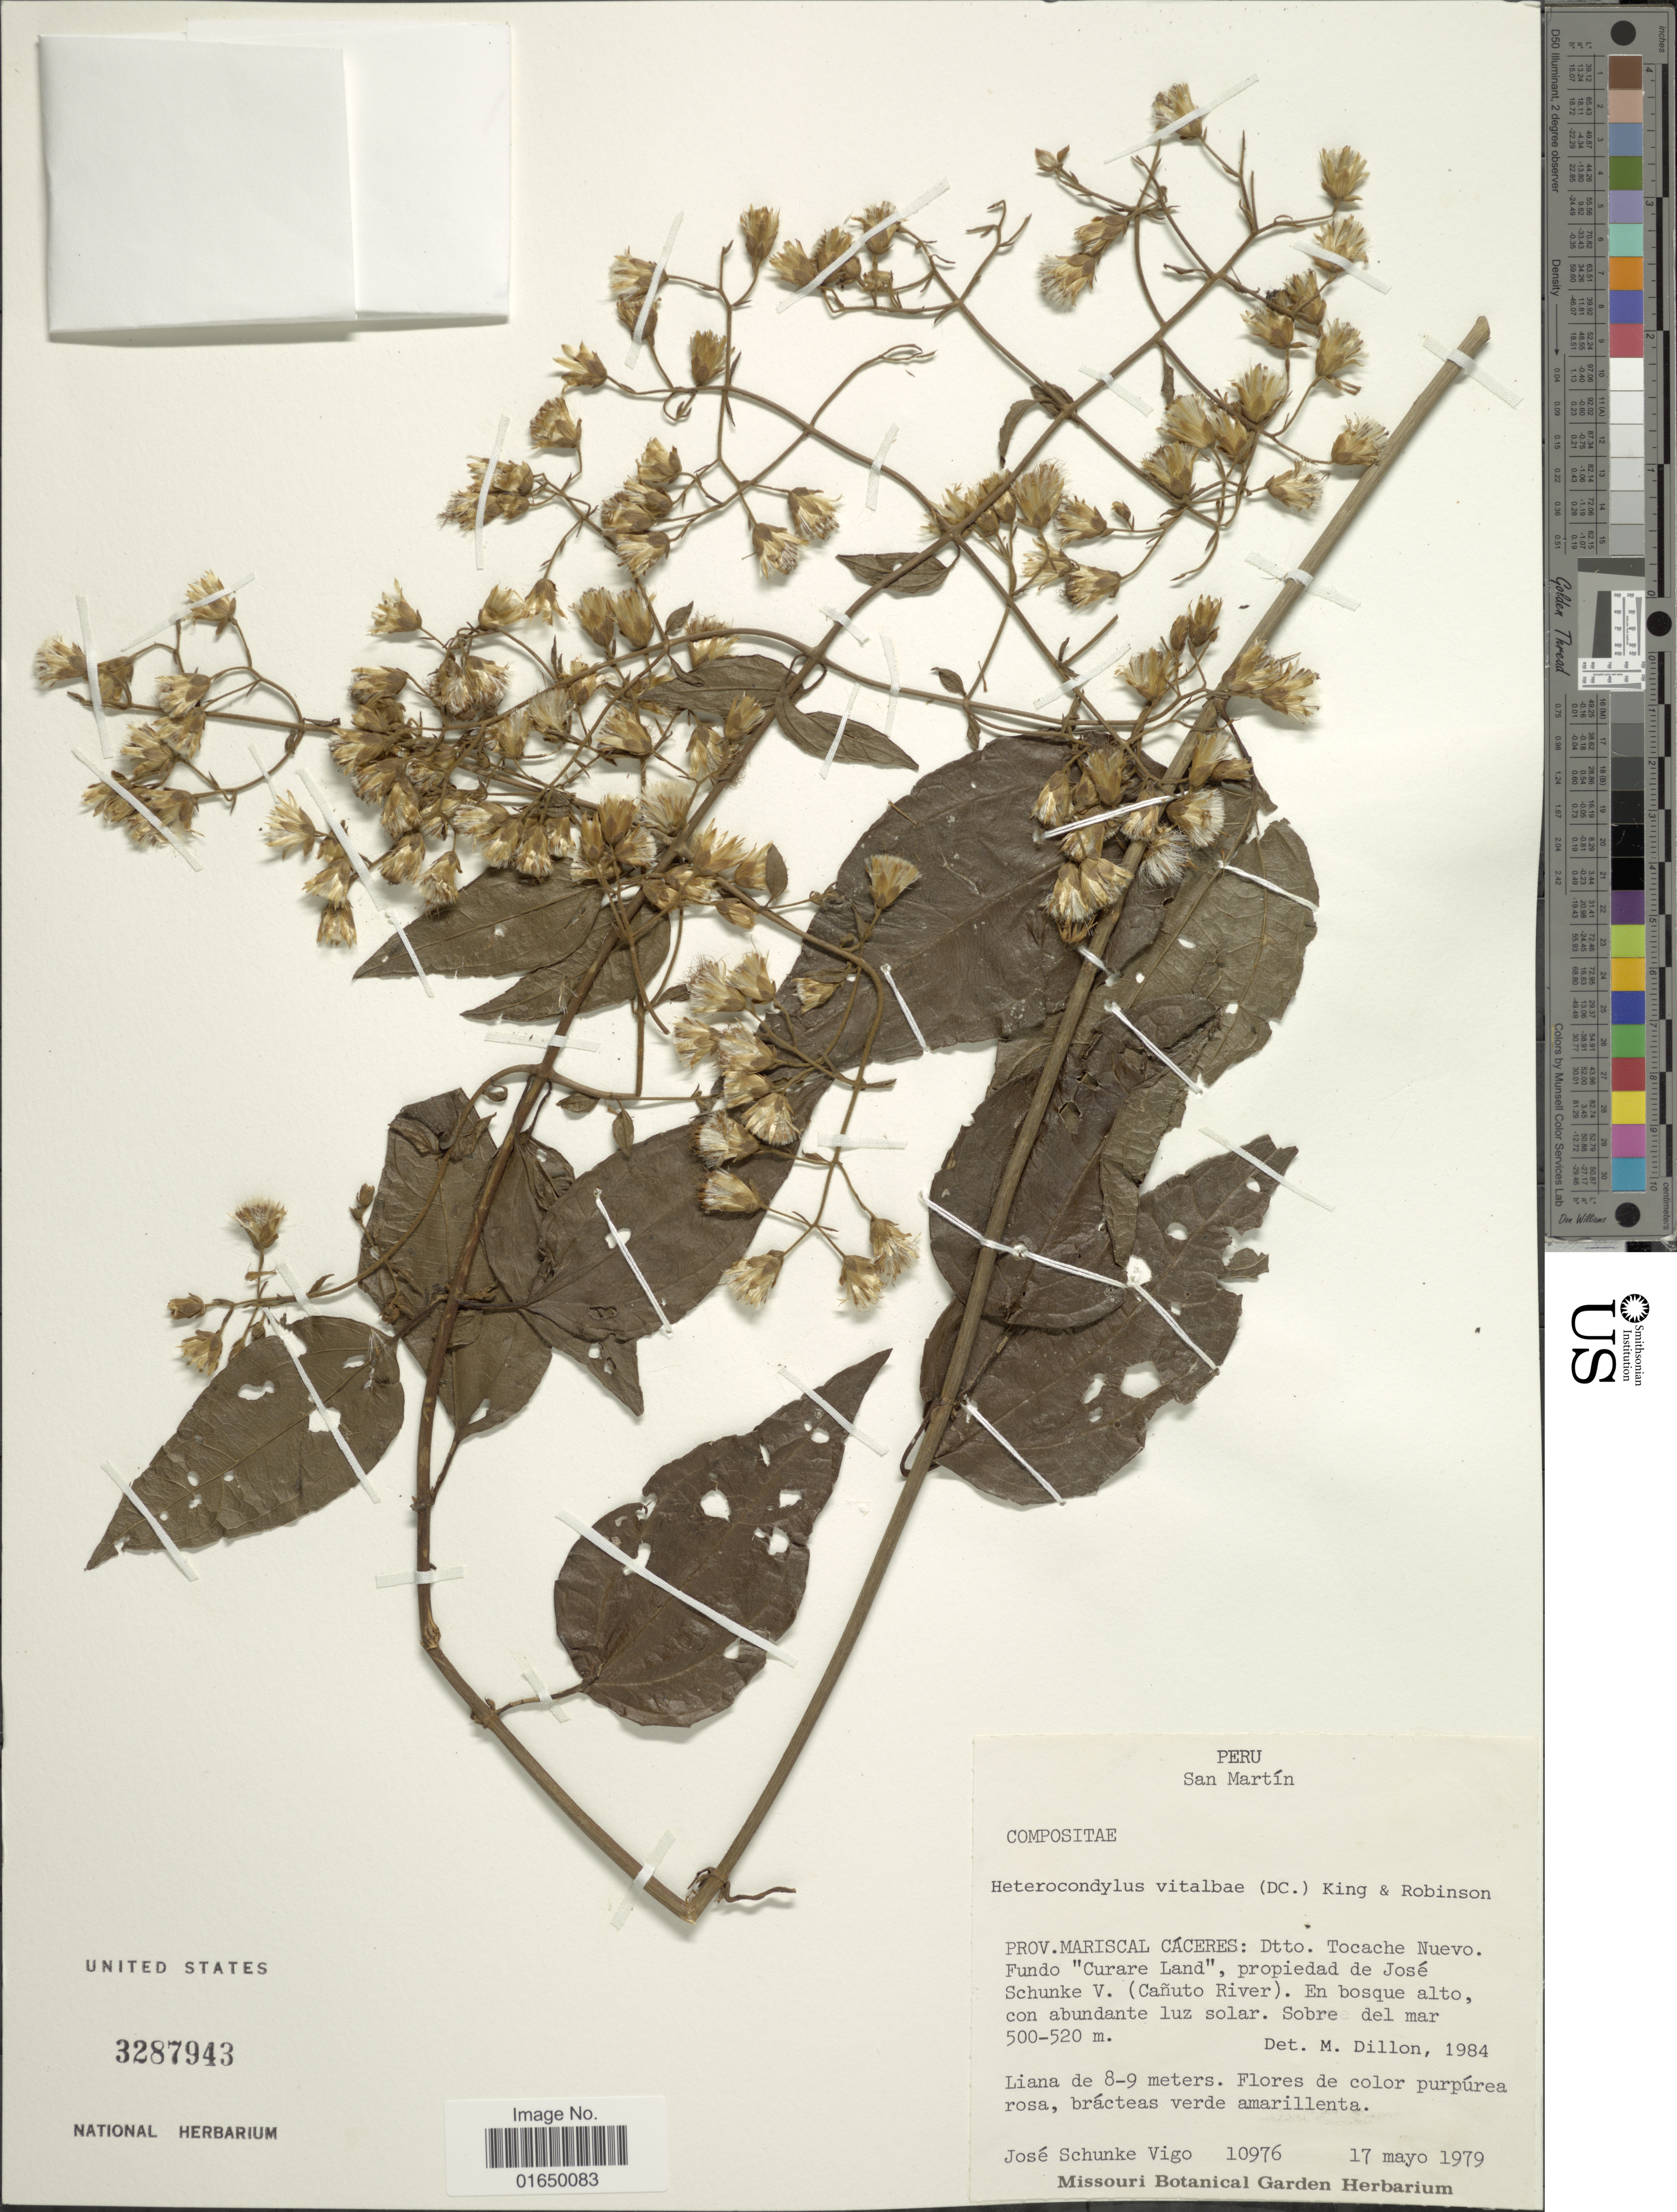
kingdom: Plantae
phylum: Tracheophyta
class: Magnoliopsida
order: Asterales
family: Asteraceae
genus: Heterocondylus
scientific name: Heterocondylus vitalbae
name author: (DC.) R.M. King & H. Rob.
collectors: J. Schunke Vigo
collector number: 10976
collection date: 1979-05-17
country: Peru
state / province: San Martín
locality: Prov. Mariscal Cáceres: Dtto. Tocahce Nuevo. Fundo 'Curare Land', propiedad de José Schunke V. (Cañuto River). En bosque alto, con abundante luz solar. Sobre del mar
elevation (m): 500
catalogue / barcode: US 3287943